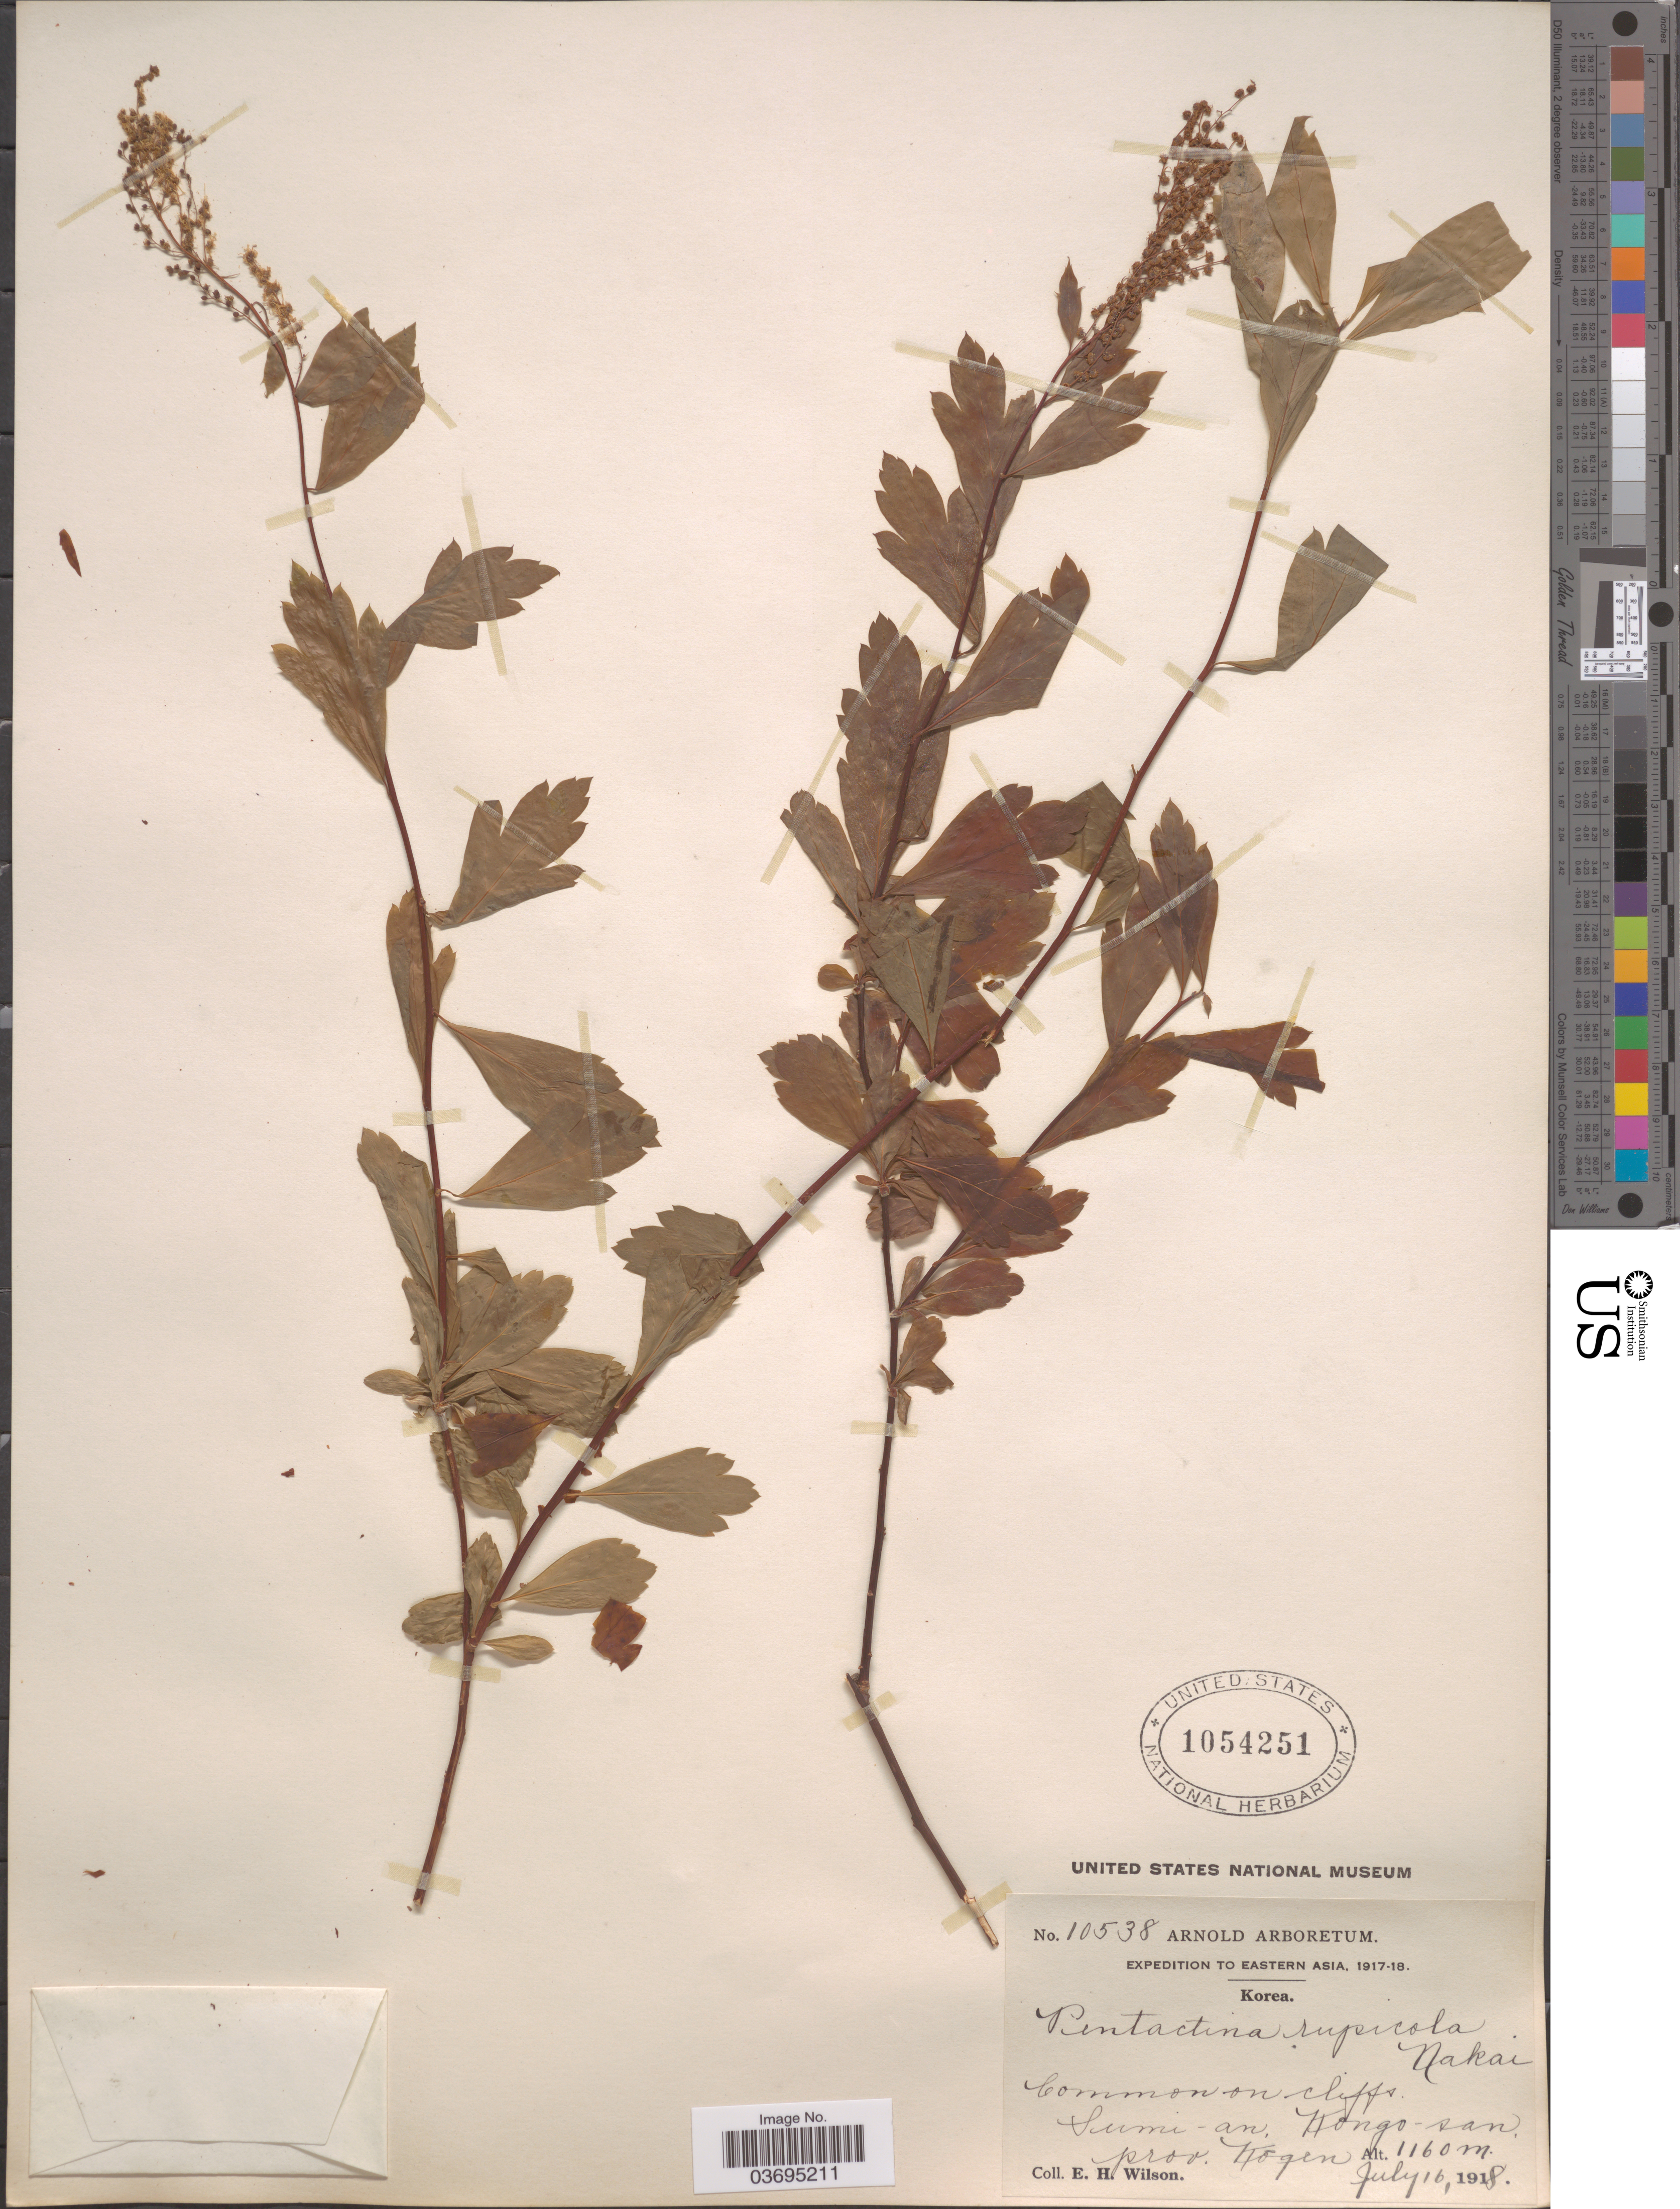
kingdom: Plantae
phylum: Tracheophyta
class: Magnoliopsida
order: Rosales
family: Rosaceae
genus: Pentactina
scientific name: Pentactina rupicola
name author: Nakai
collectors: E. Wilson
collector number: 10538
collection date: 1918-07-16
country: North Korea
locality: Eastern Asia. Sumi-an, Kongo-san, prov. Kōgen.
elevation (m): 1160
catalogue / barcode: US 1054251